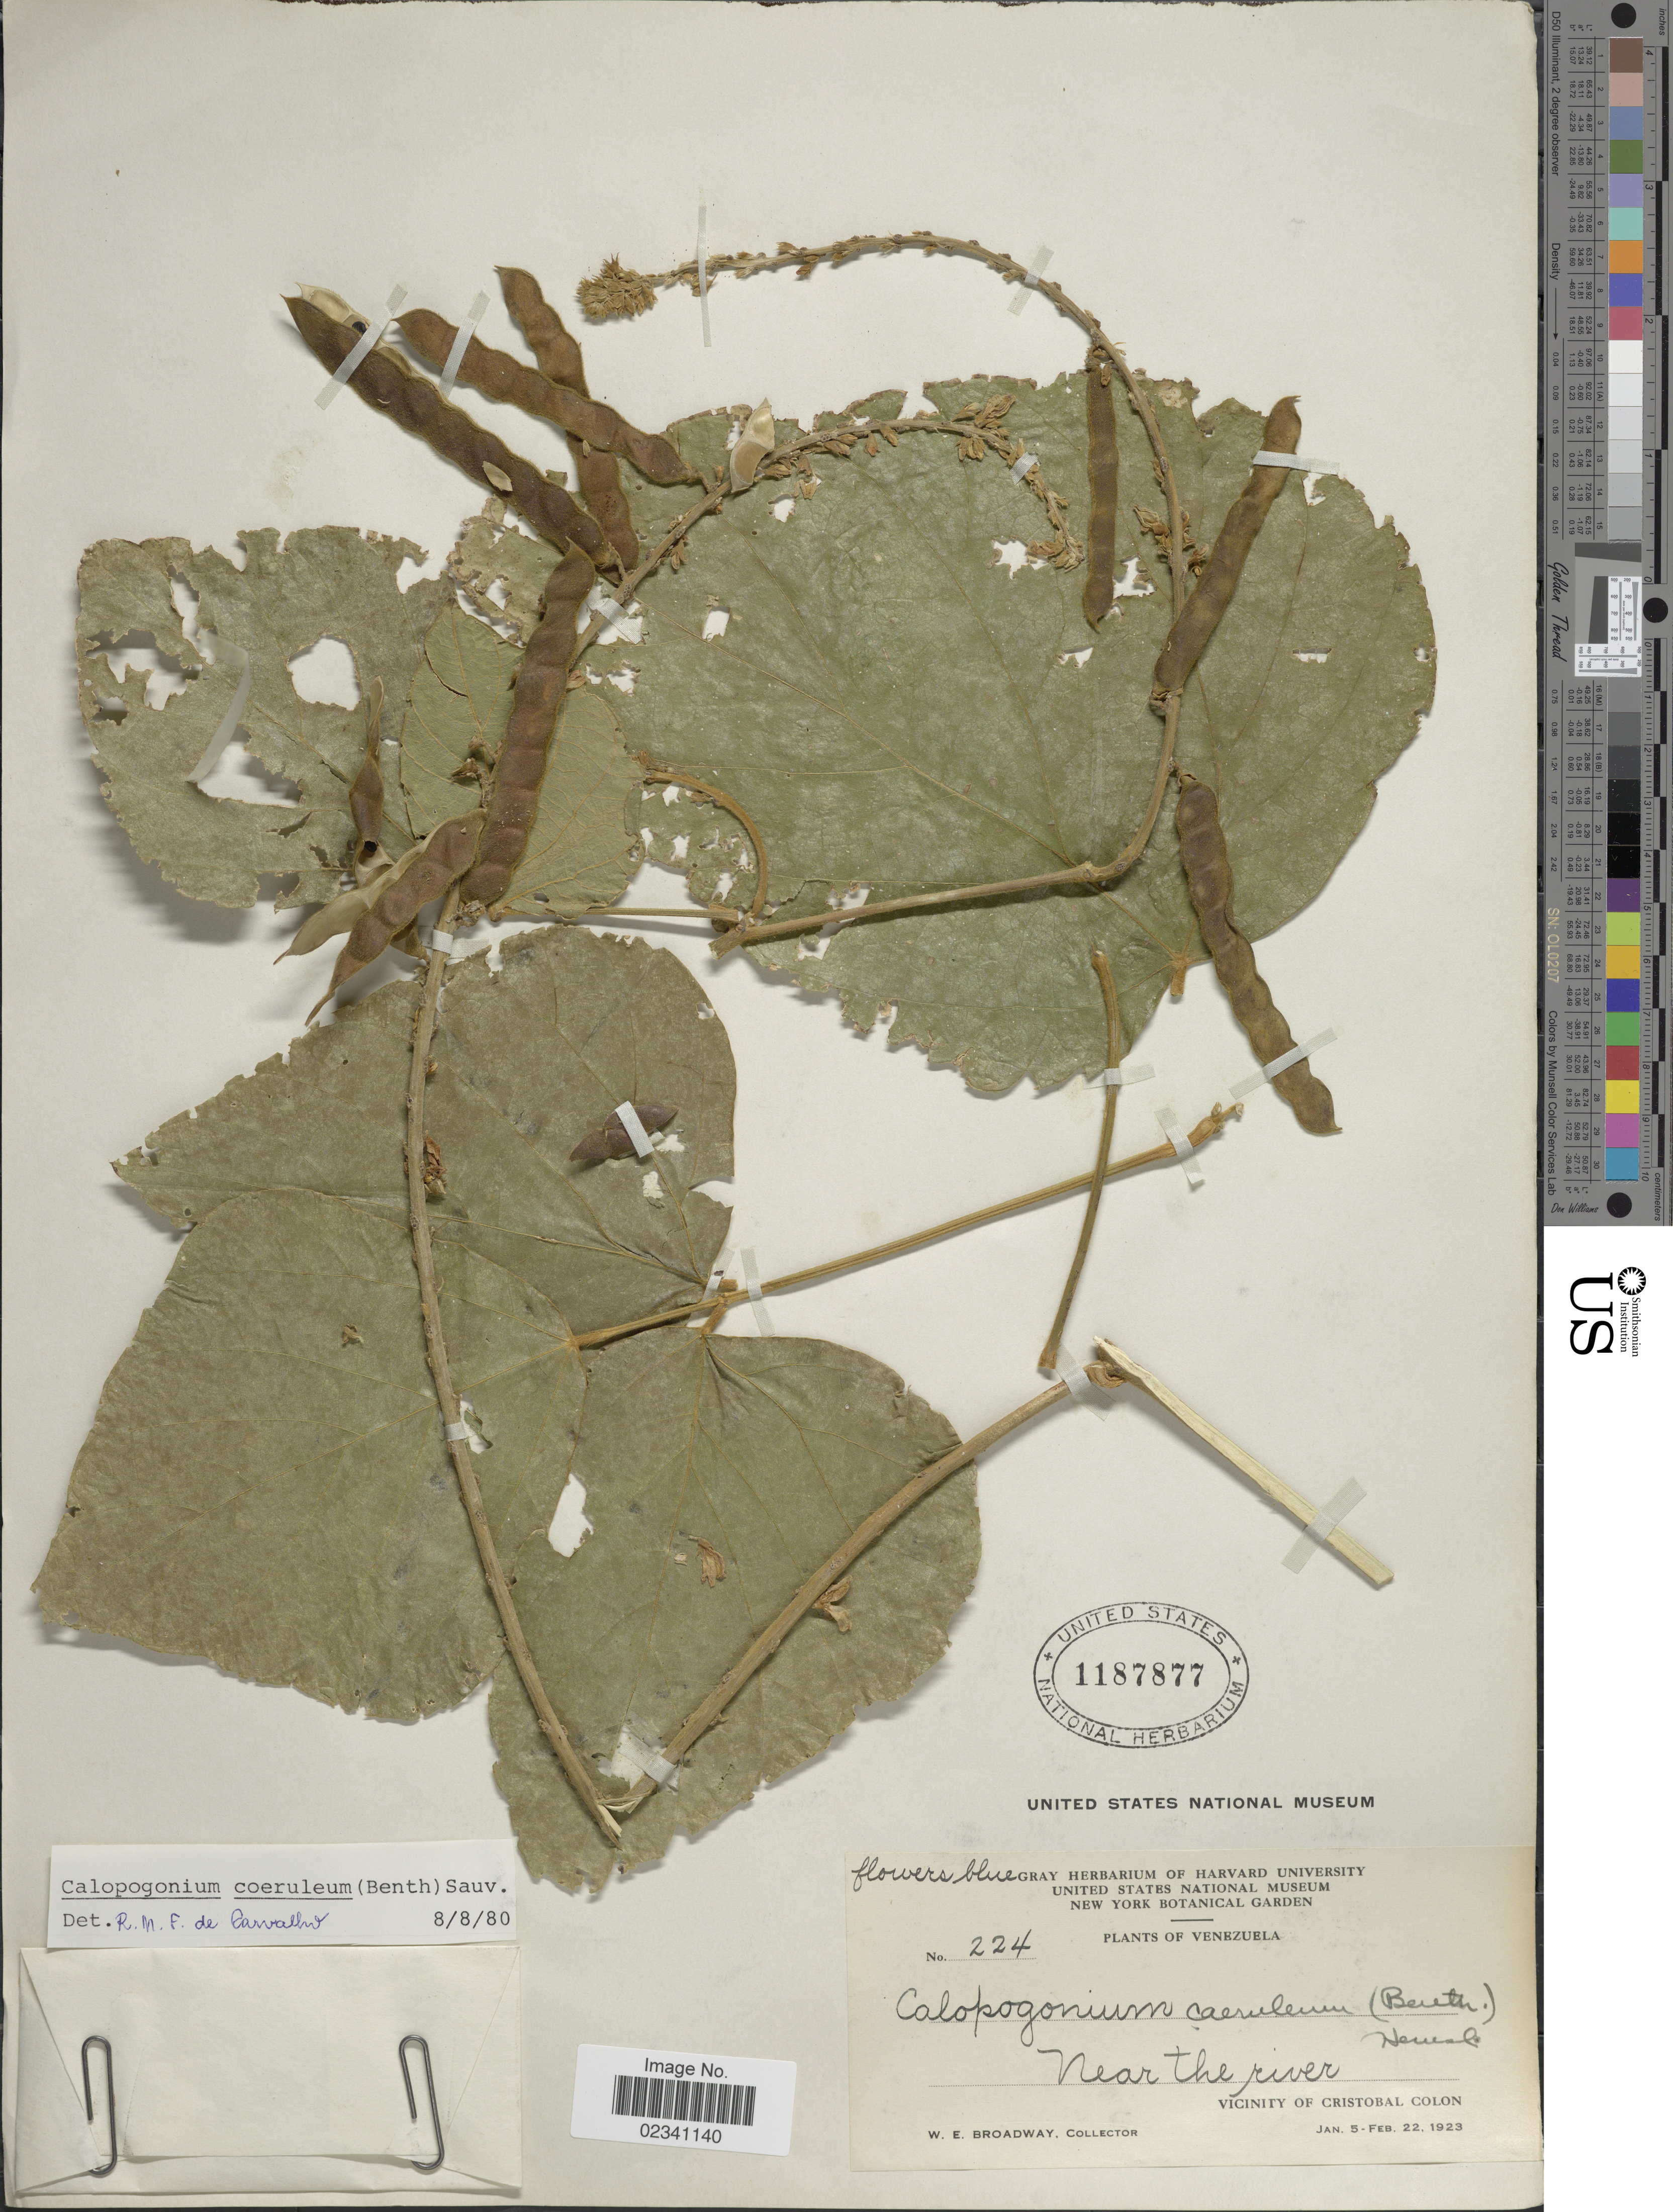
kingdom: Plantae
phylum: Tracheophyta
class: Magnoliopsida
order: Fabales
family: Fabaceae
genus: Calopogonium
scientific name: Calopogonium caeruleum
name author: (Benth.) C. Wright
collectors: W. E. Broadway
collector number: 224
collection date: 1923-01-05/1923-02-22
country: Venezuela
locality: Near the river, Vicinity of Cristobal Colon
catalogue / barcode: US 1187877